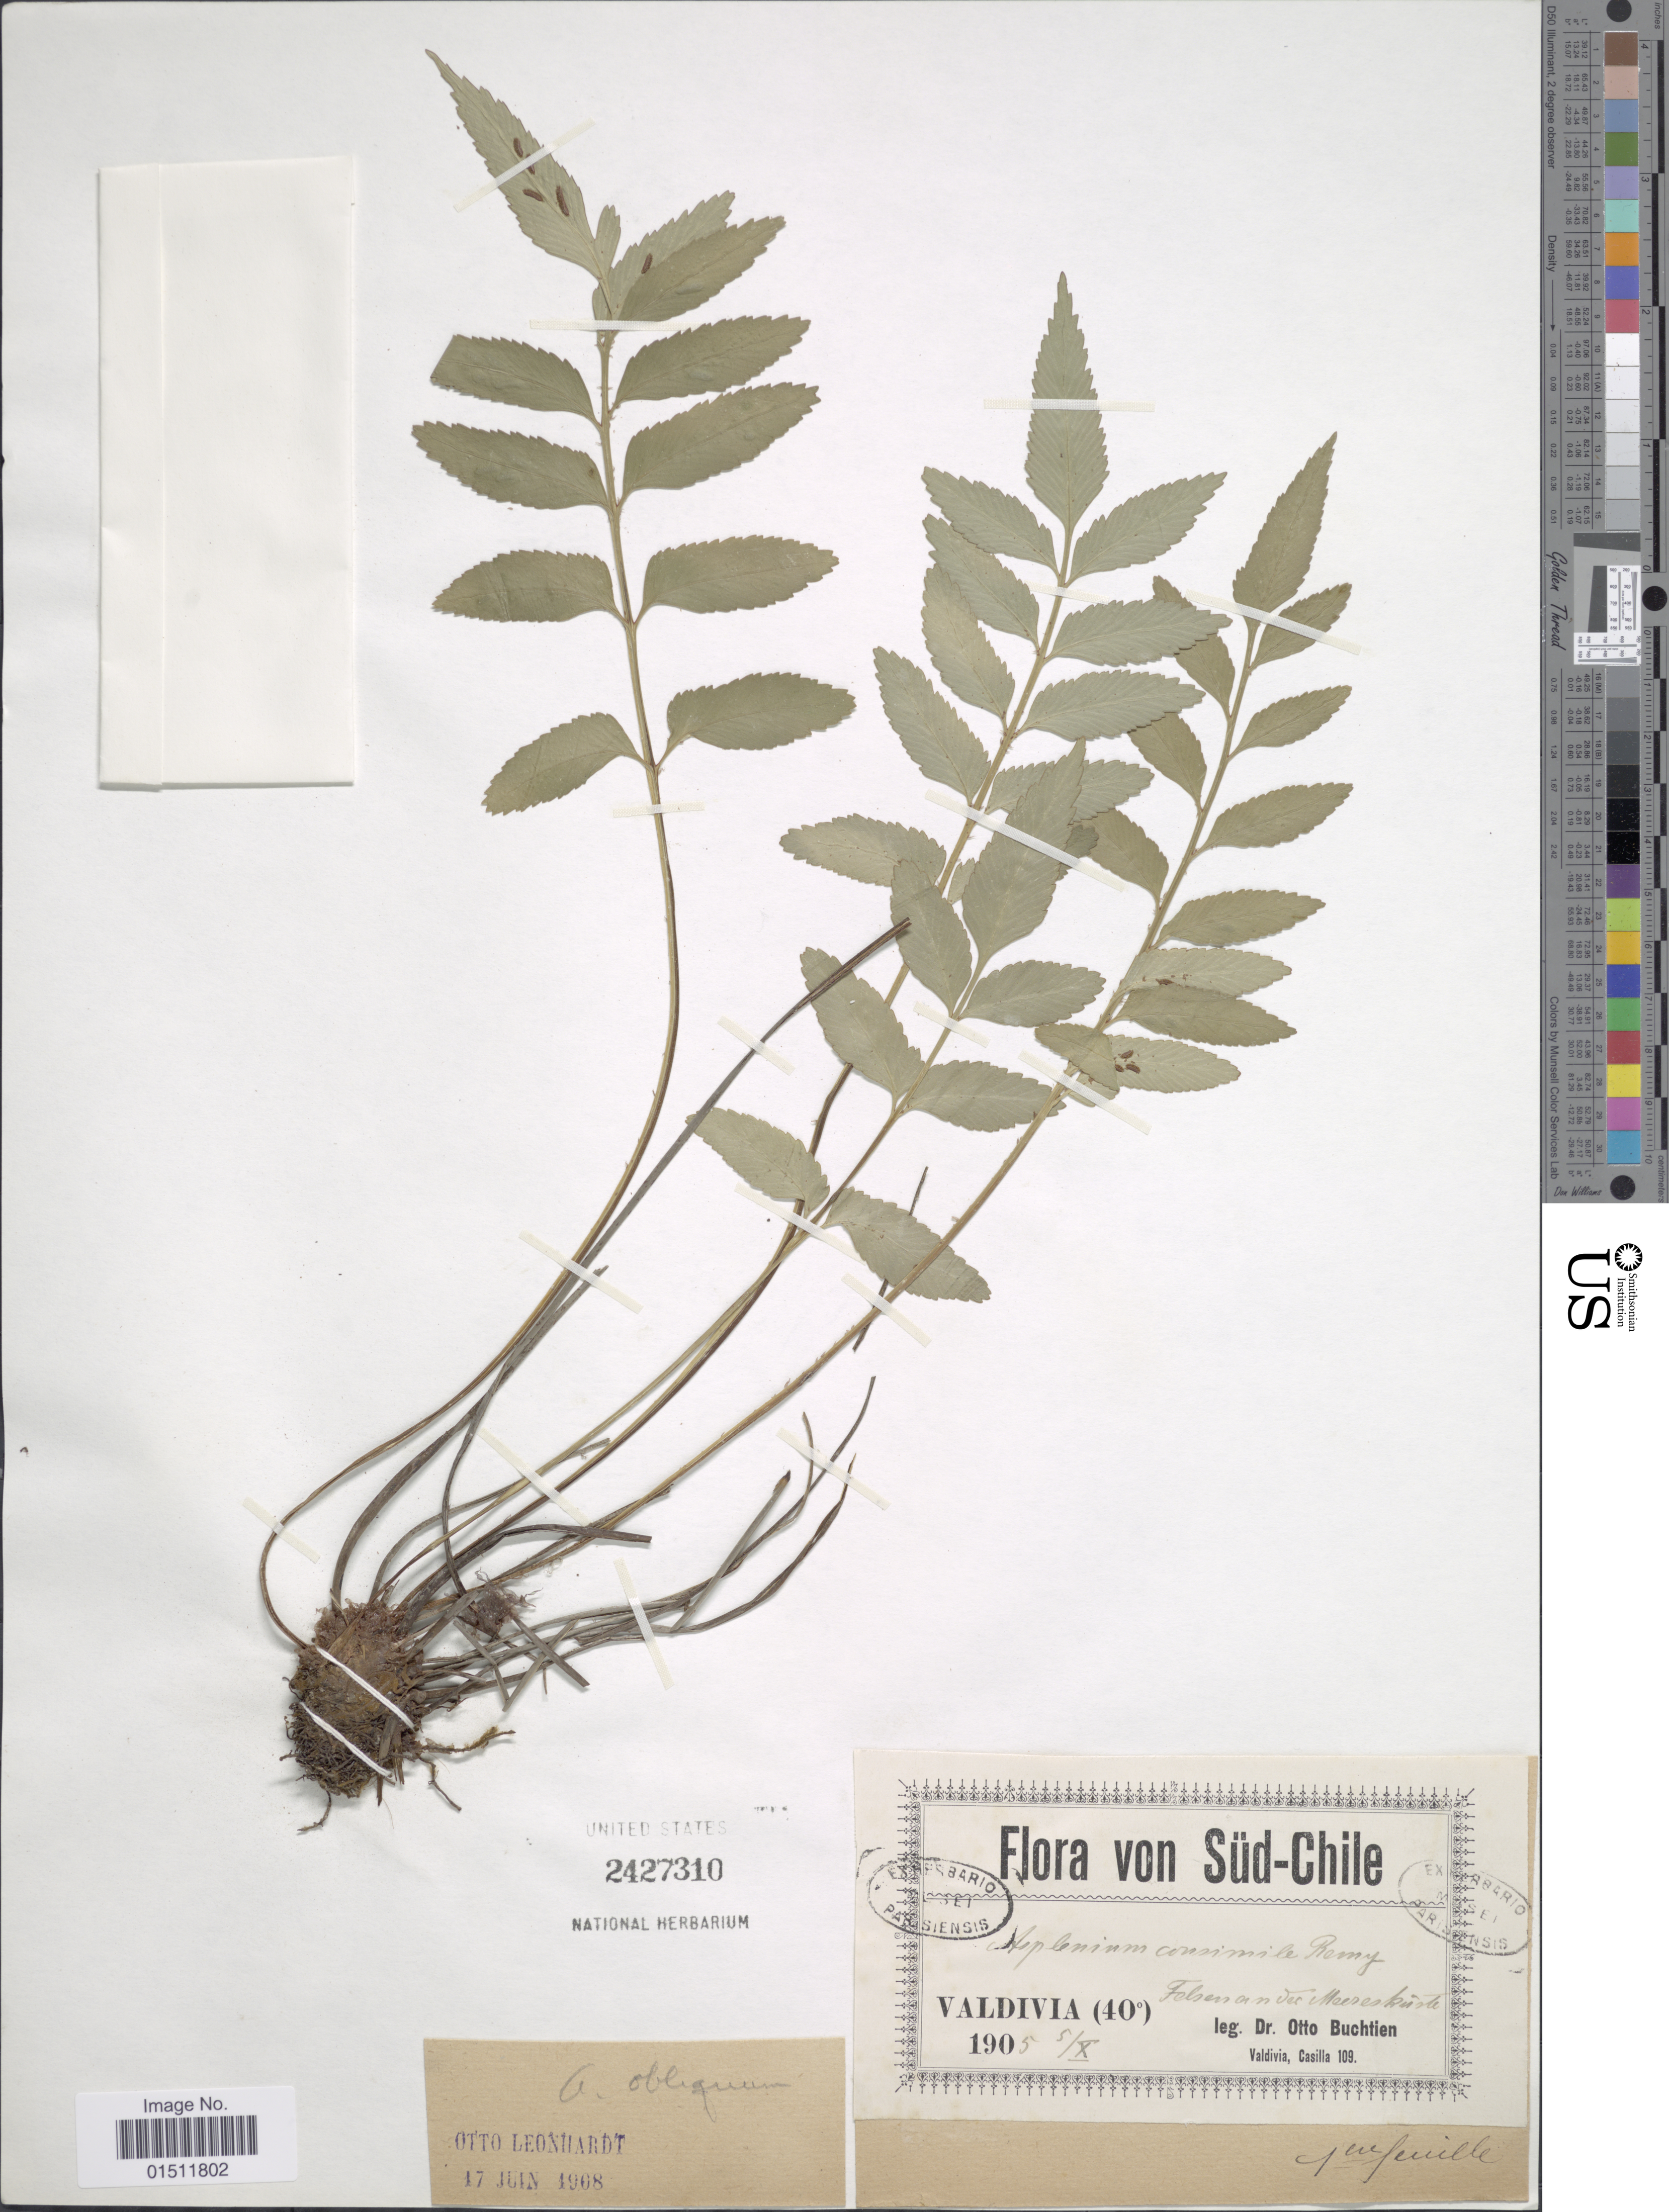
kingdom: Plantae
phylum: Tracheophyta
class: Polypodiopsida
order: Polypodiales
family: Aspleniaceae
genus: Asplenium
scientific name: Asplenium obliquum var. splenoides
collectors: O. Buchtien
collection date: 1905-10-05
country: Chile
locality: Sud-Chile, Valdivia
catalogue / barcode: US 2427310